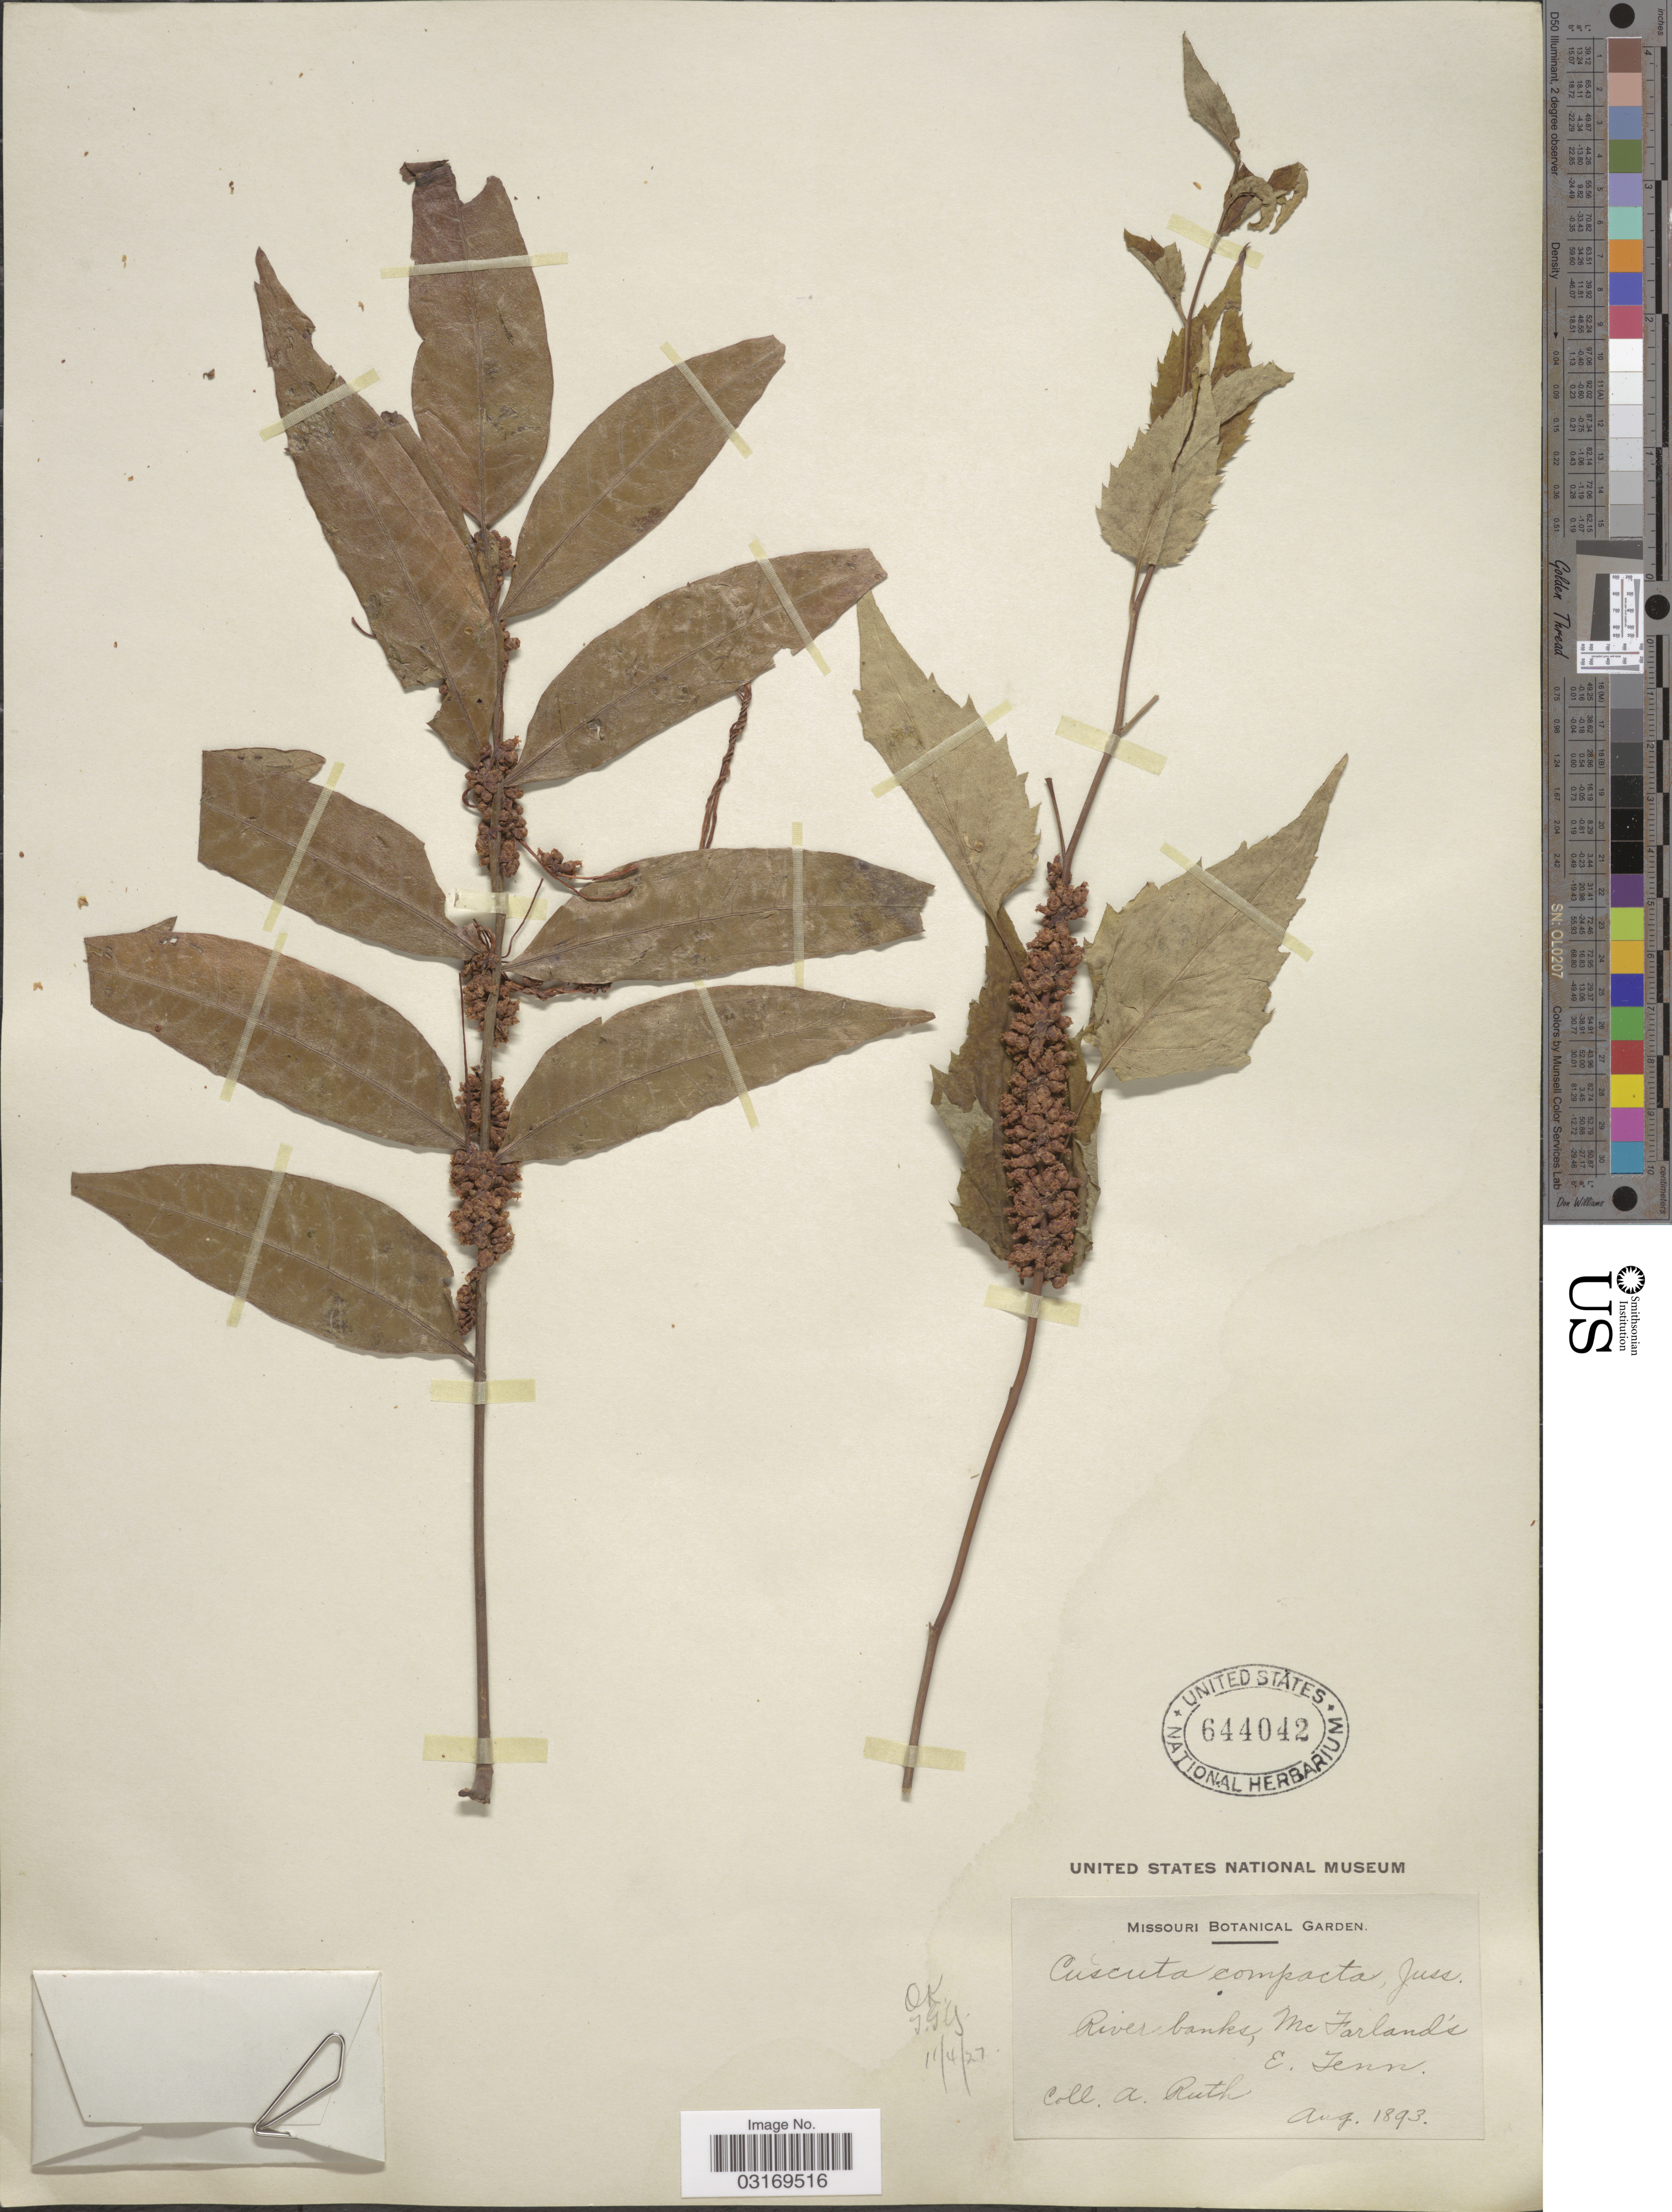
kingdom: Plantae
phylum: Tracheophyta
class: Magnoliopsida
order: Solanales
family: Convolvulaceae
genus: Cuscuta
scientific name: Cuscuta compacta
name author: Juss. ex Choisy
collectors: A. Ruth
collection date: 1893-08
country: United States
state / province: Tennessee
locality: River banks, McFarland's, E. Tenn.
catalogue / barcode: US 644042